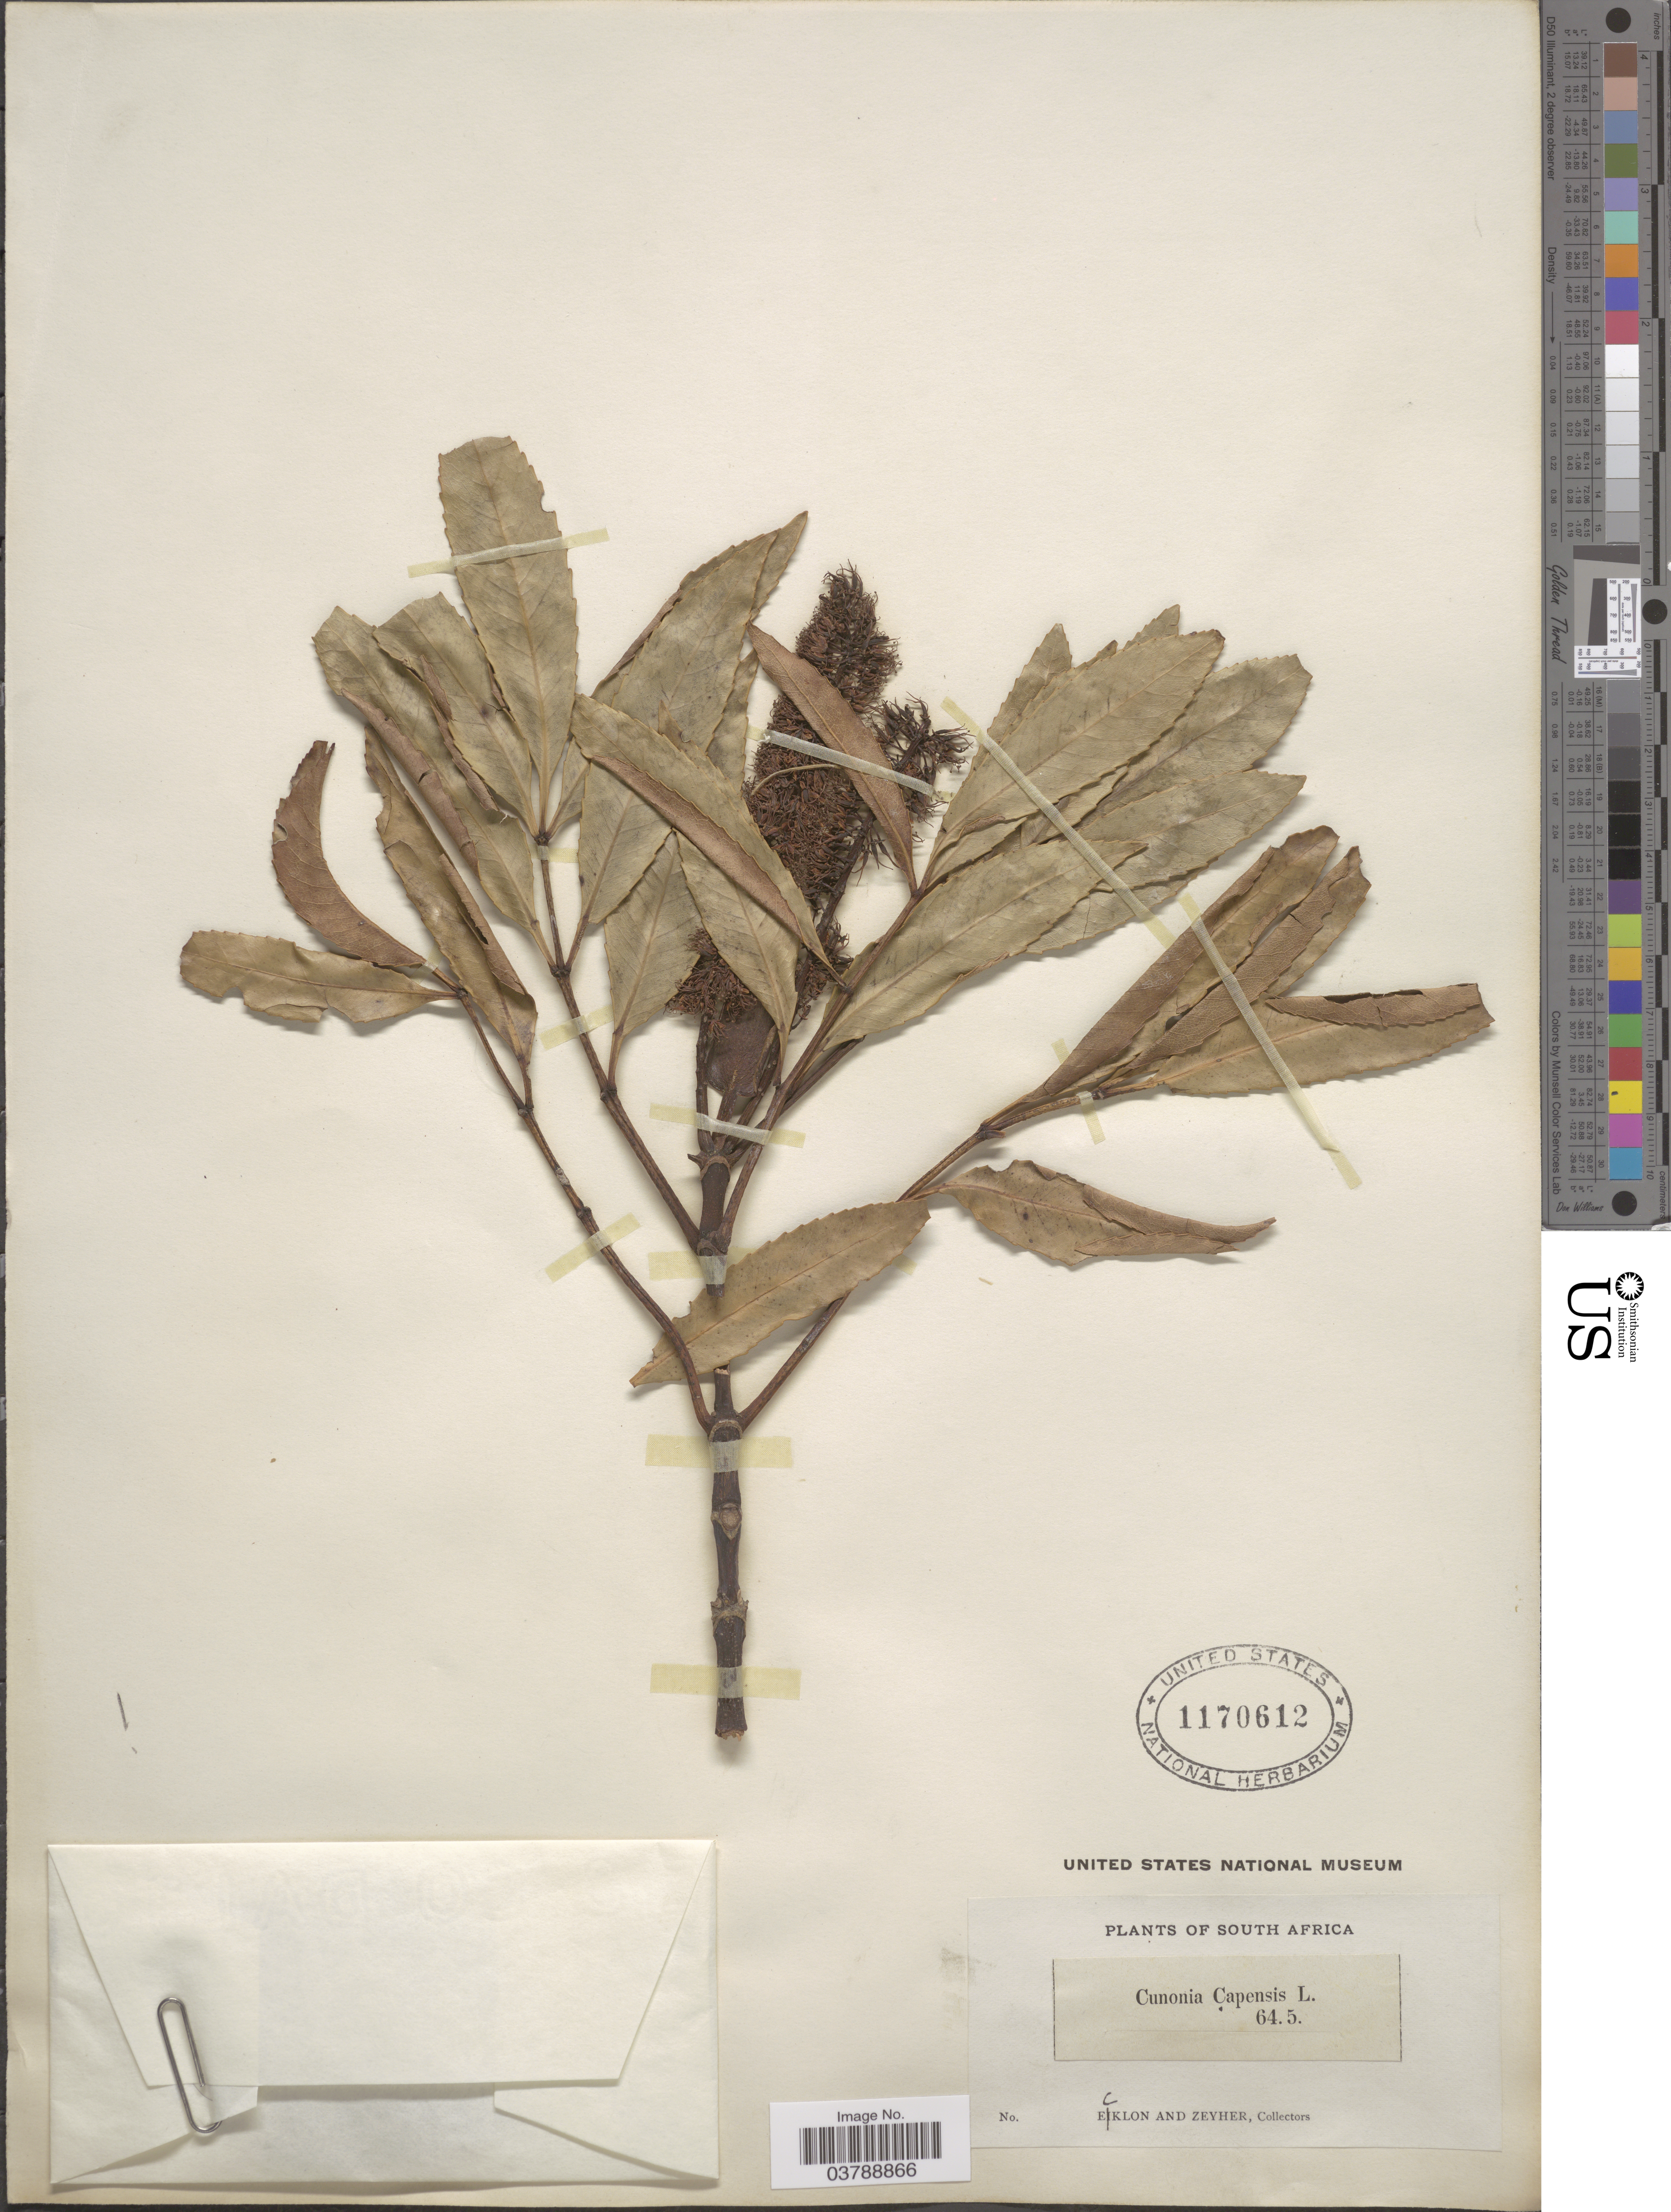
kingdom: Plantae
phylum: Tracheophyta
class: Magnoliopsida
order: Oxalidales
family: Cunoniaceae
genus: Cunonia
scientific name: Cunonia capensis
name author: L.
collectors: -. Ecklon & -. Zeyher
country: South Africa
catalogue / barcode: US 1170612